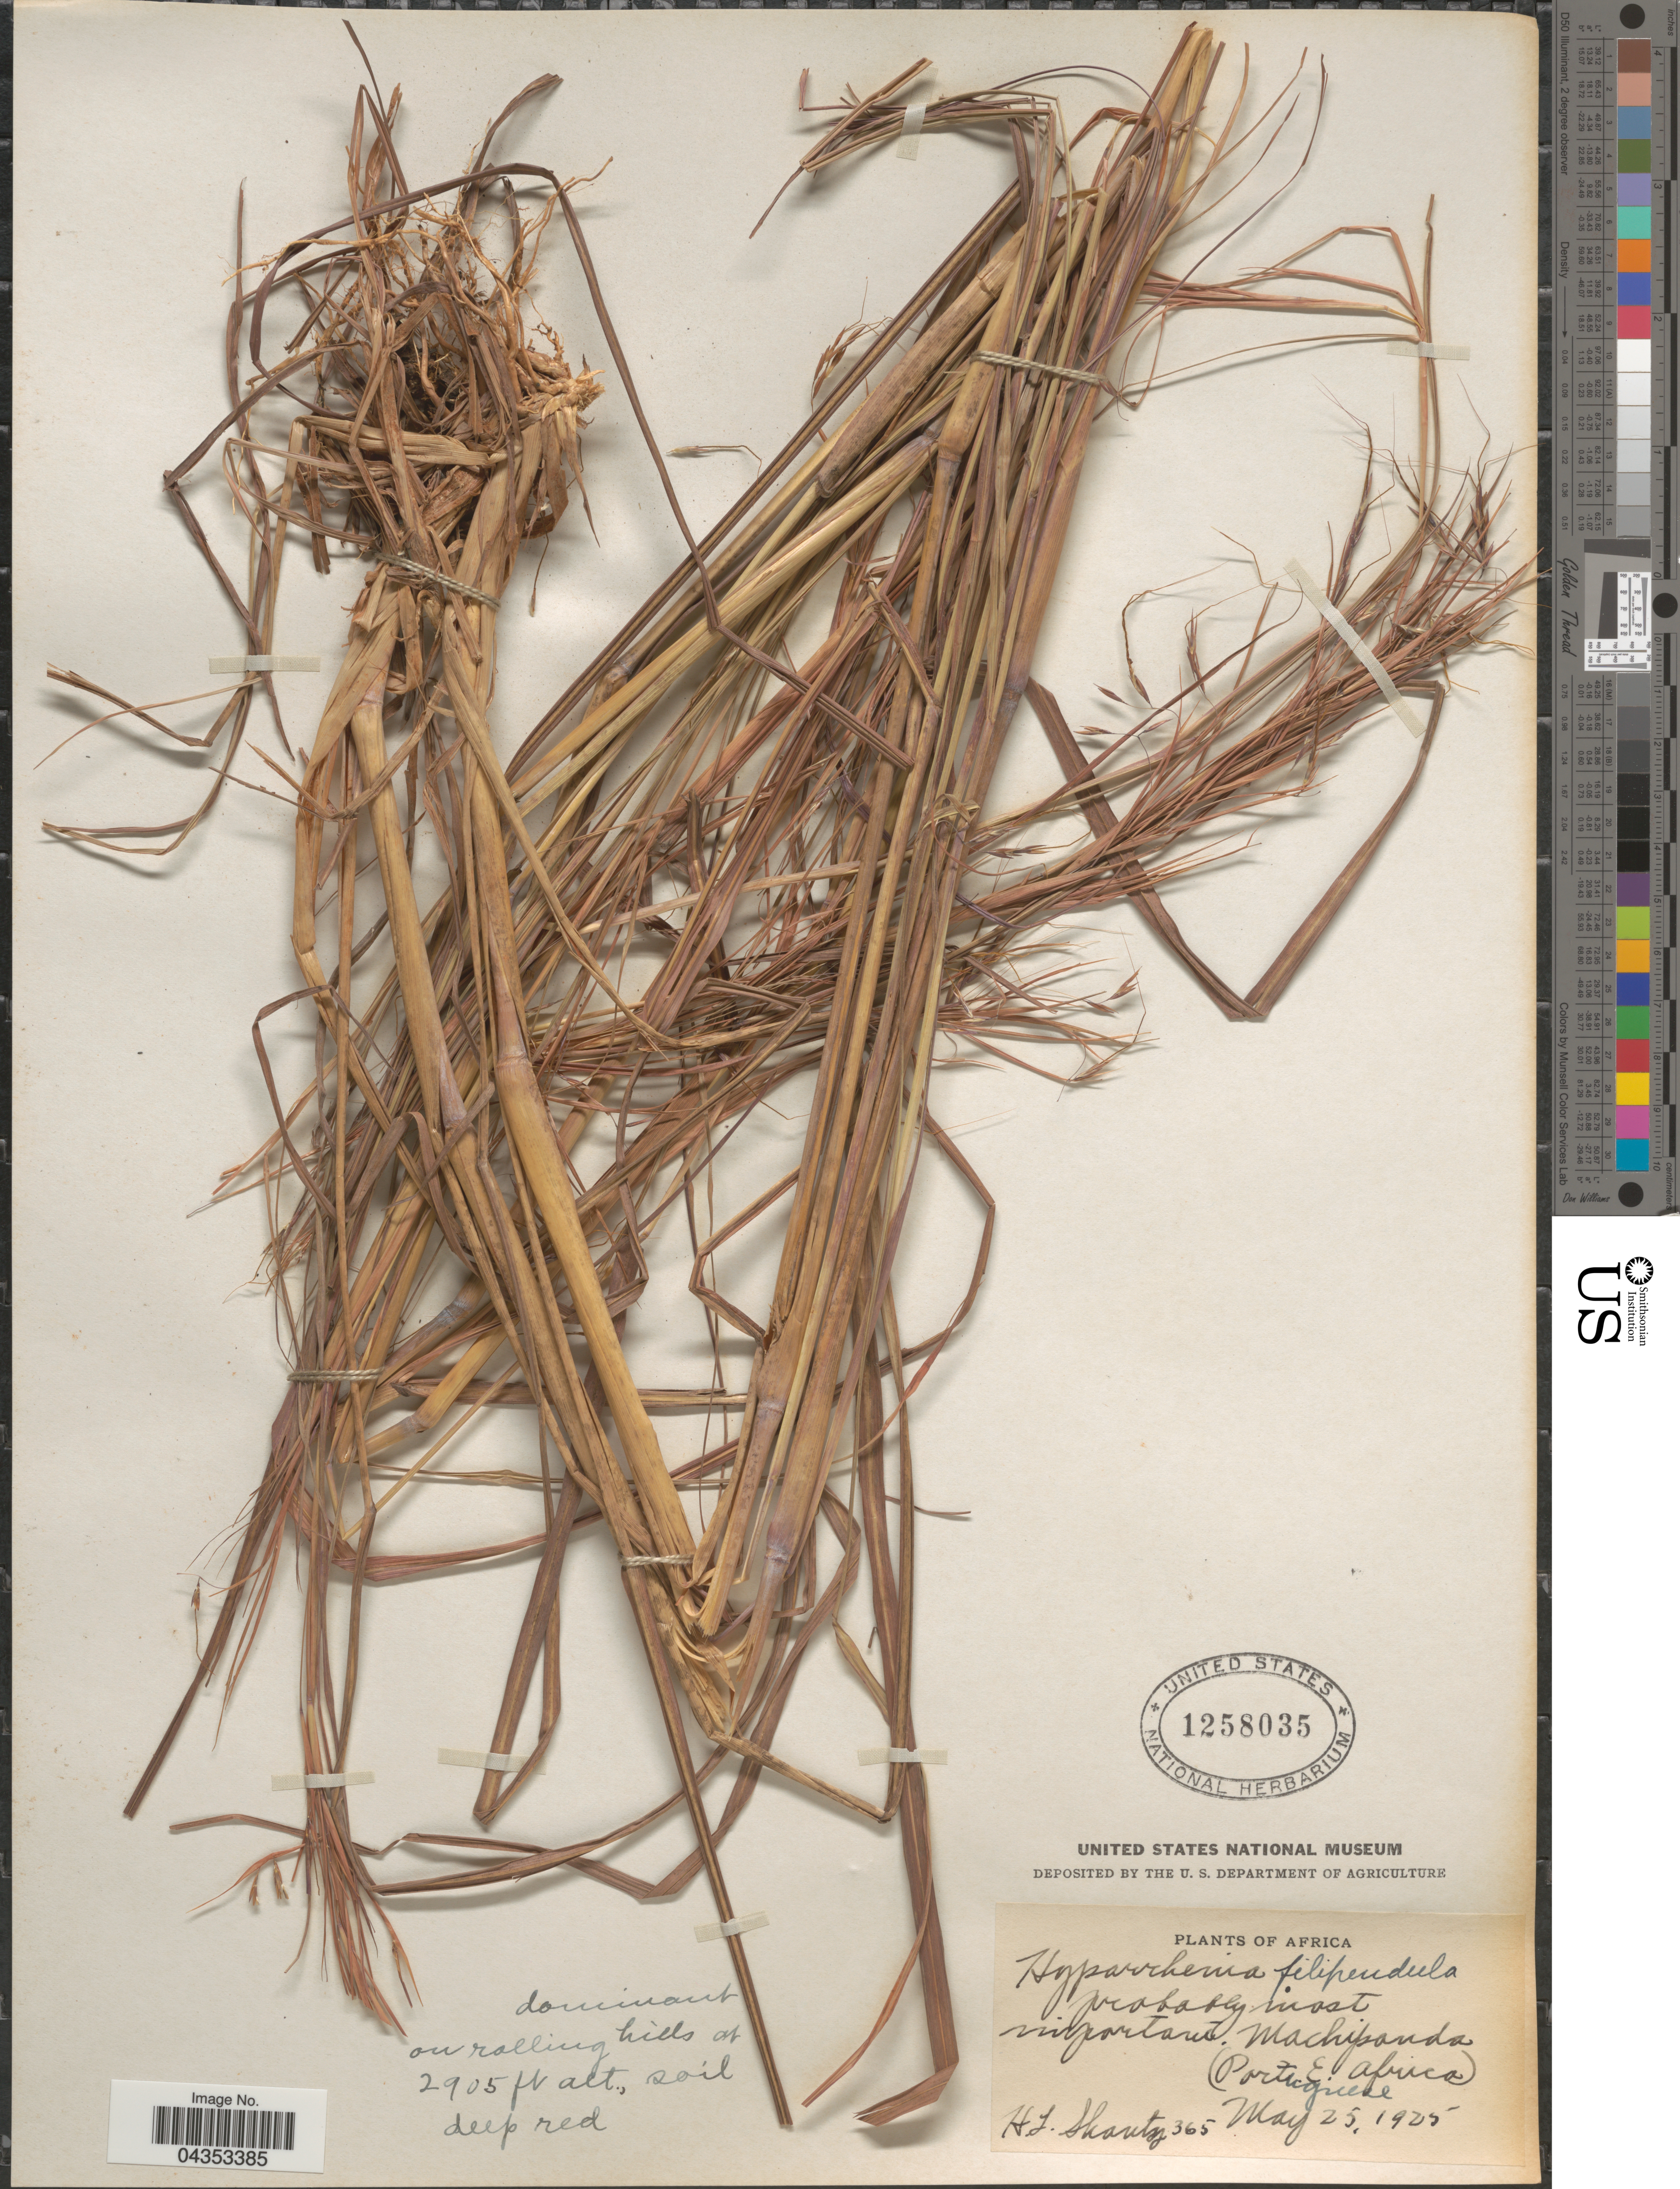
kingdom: Plantae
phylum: Tracheophyta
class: Liliopsida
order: Poales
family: Poaceae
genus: Hyparrhenia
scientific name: Hyparrhenia filipendula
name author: (Hochr.) Stapf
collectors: H. Shantz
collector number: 365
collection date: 1925-05-25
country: Mozambique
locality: Africa. Most abundant Machipanda (Portuguese E. Africa). Dominant on rolling hills.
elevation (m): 885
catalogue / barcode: US 1258035